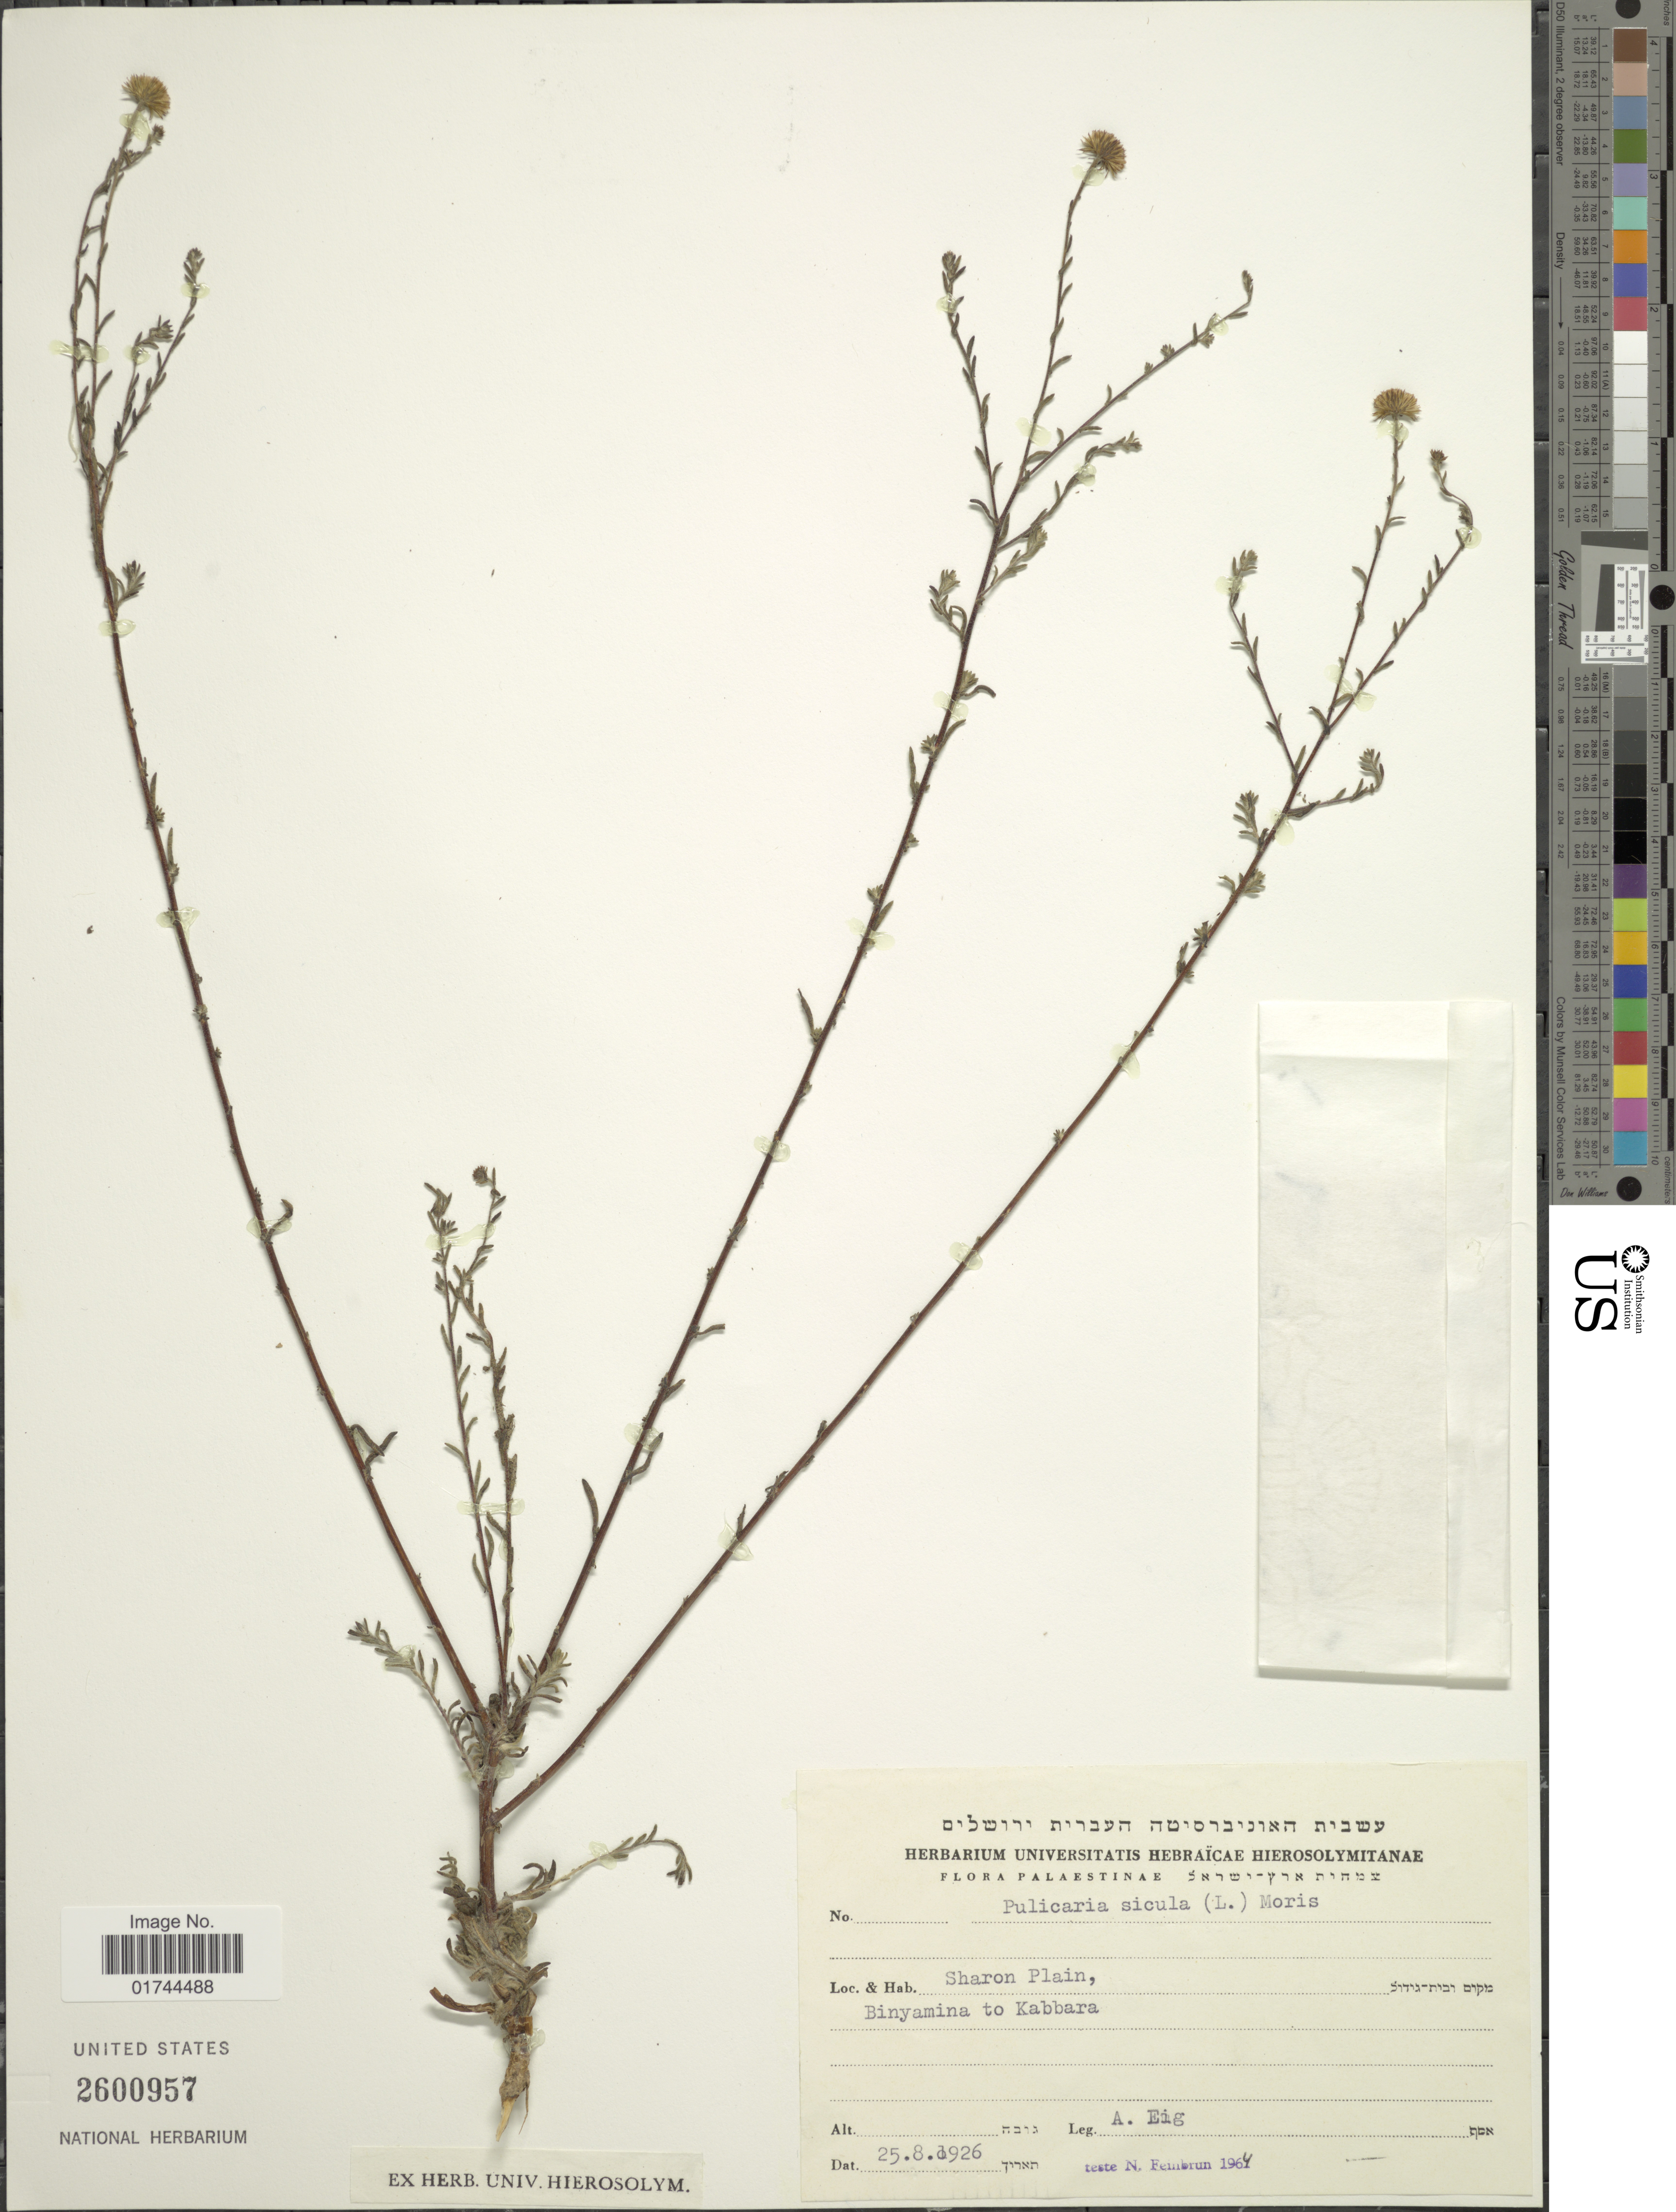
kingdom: Plantae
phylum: Tracheophyta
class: Magnoliopsida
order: Asterales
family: Asteraceae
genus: Pulicaria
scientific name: Pulicaria sicula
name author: (L.) Moris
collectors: A. Eig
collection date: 1926-08-25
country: Israel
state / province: Central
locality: Sharon Plain, Binyamina to Kabbara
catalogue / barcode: US 2600957